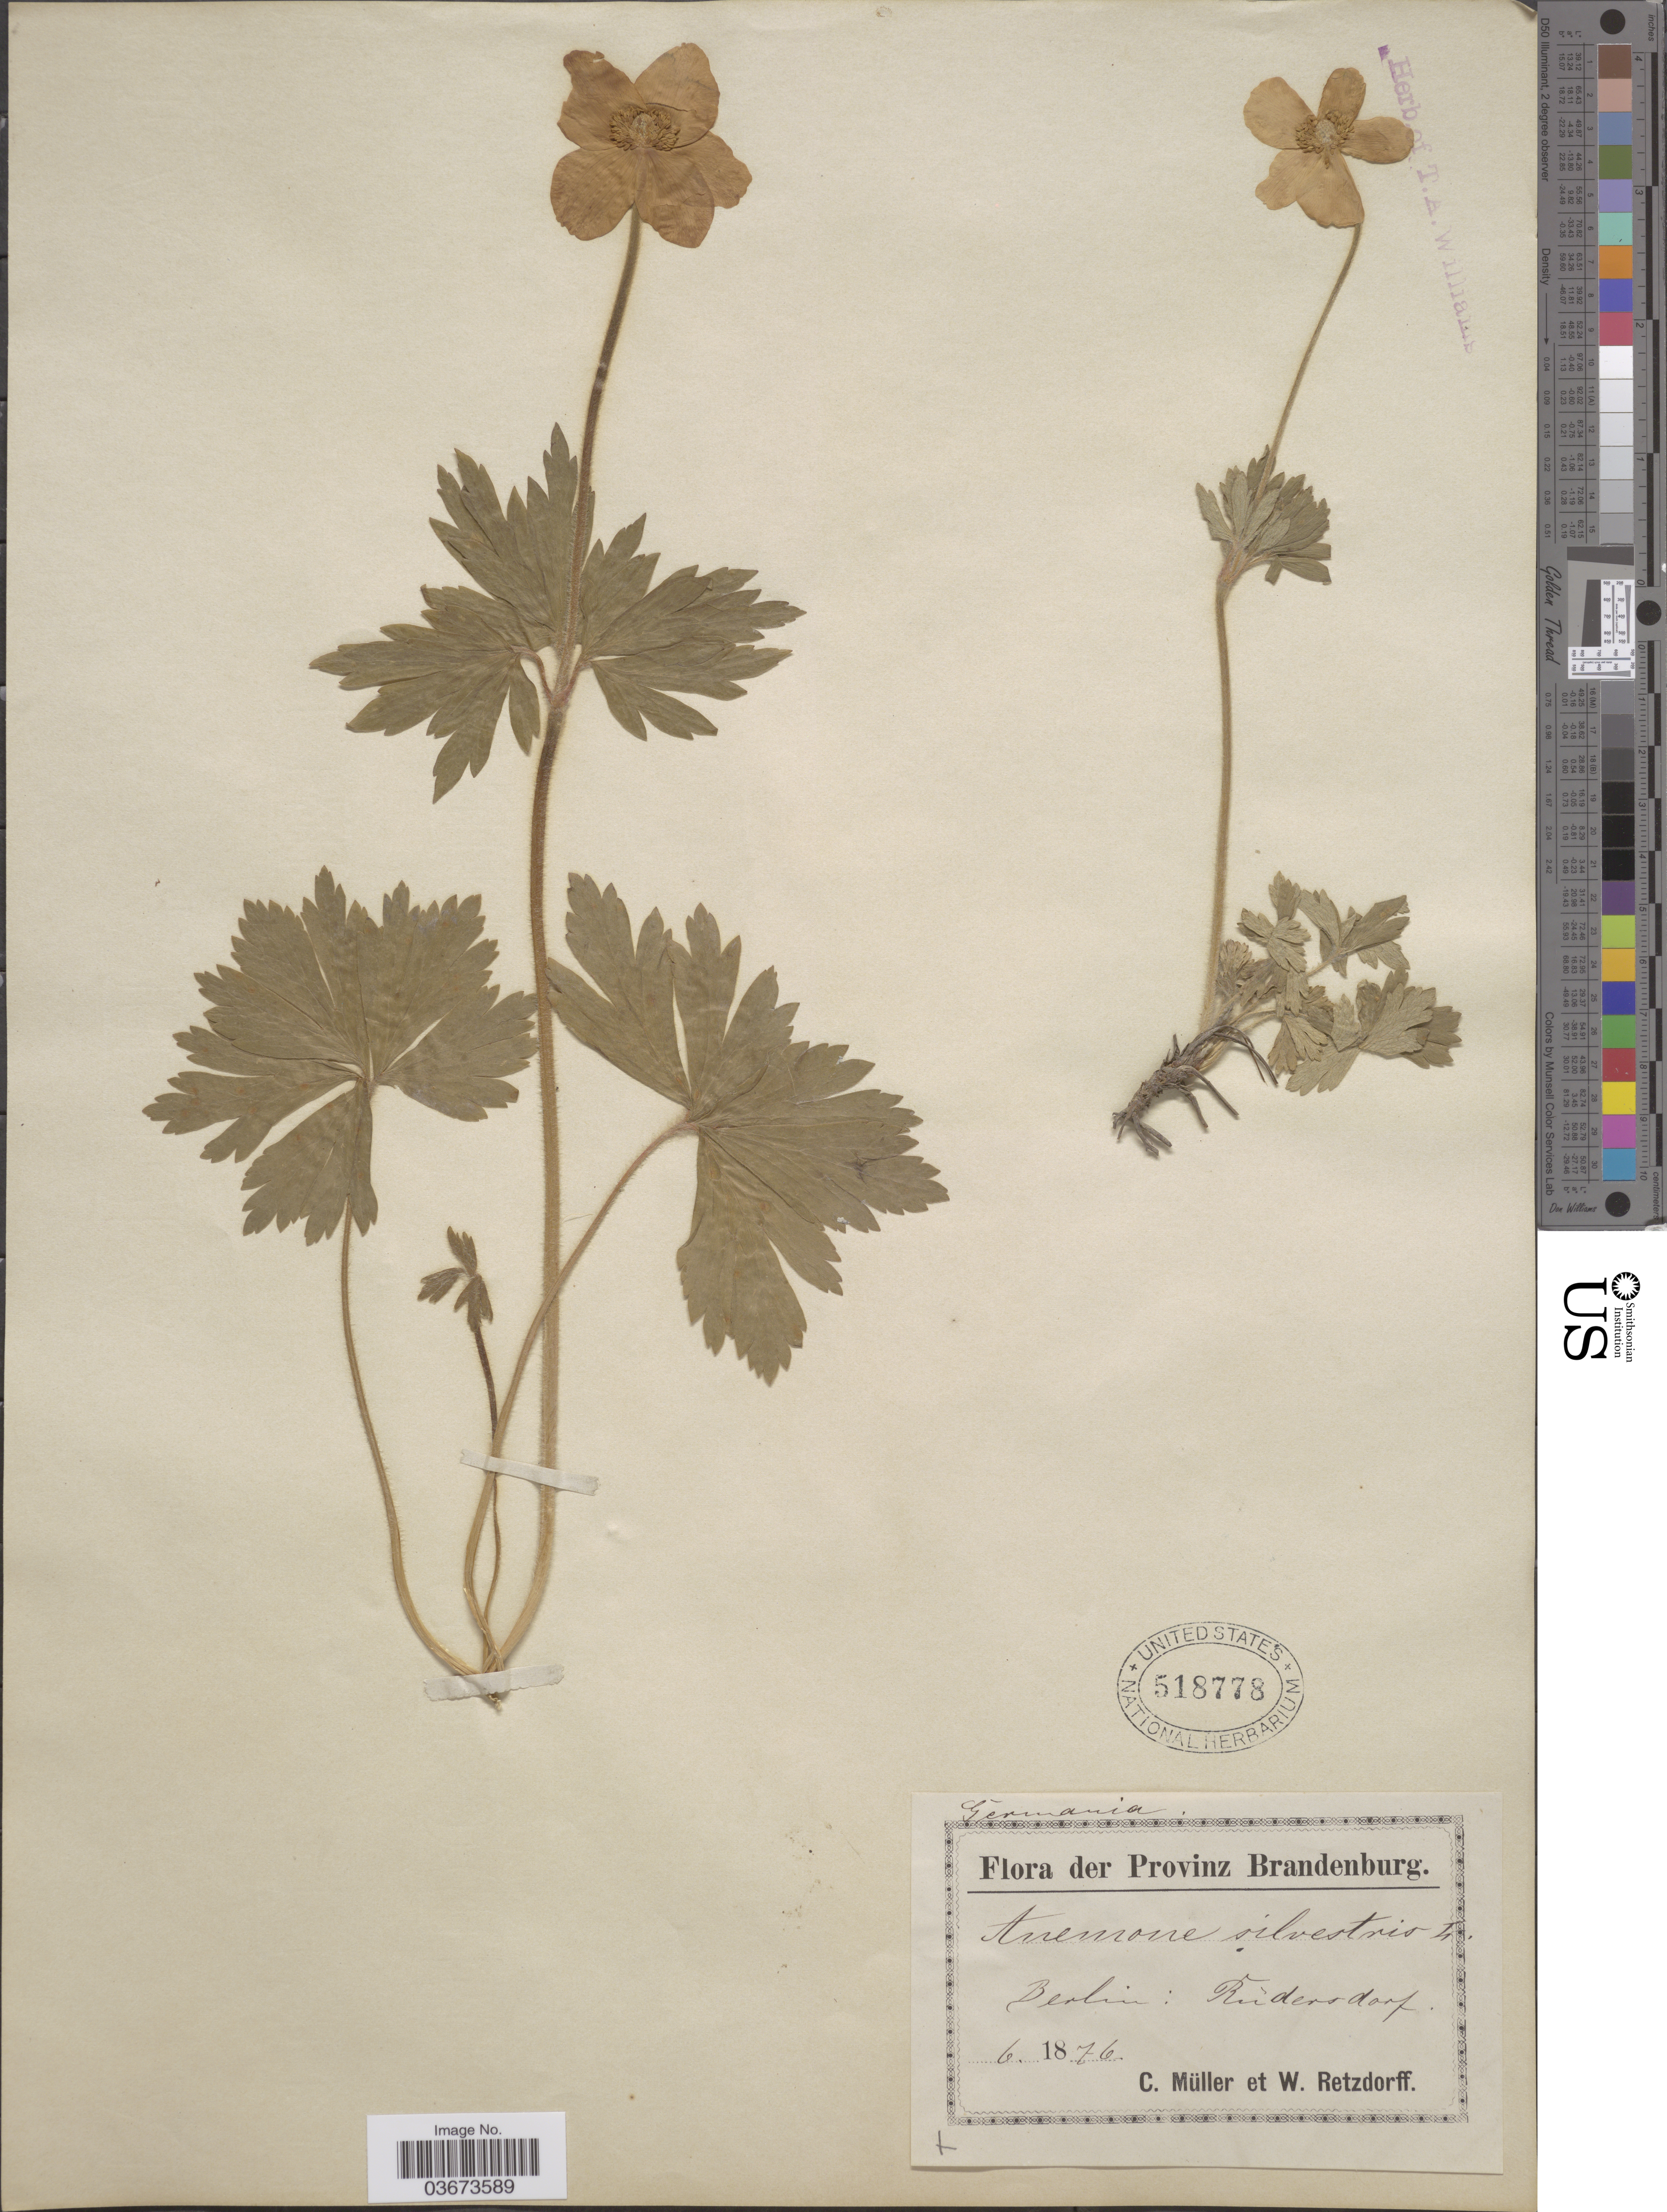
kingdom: Plantae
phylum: Tracheophyta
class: Magnoliopsida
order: Ranunculales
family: Ranunculaceae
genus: Anemone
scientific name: Anemone sylvestris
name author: L.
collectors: C. Müller & W. Retzdorff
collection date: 1876-06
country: Germany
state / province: Berlin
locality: Germania. Rudersdorf.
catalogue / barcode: US 518778